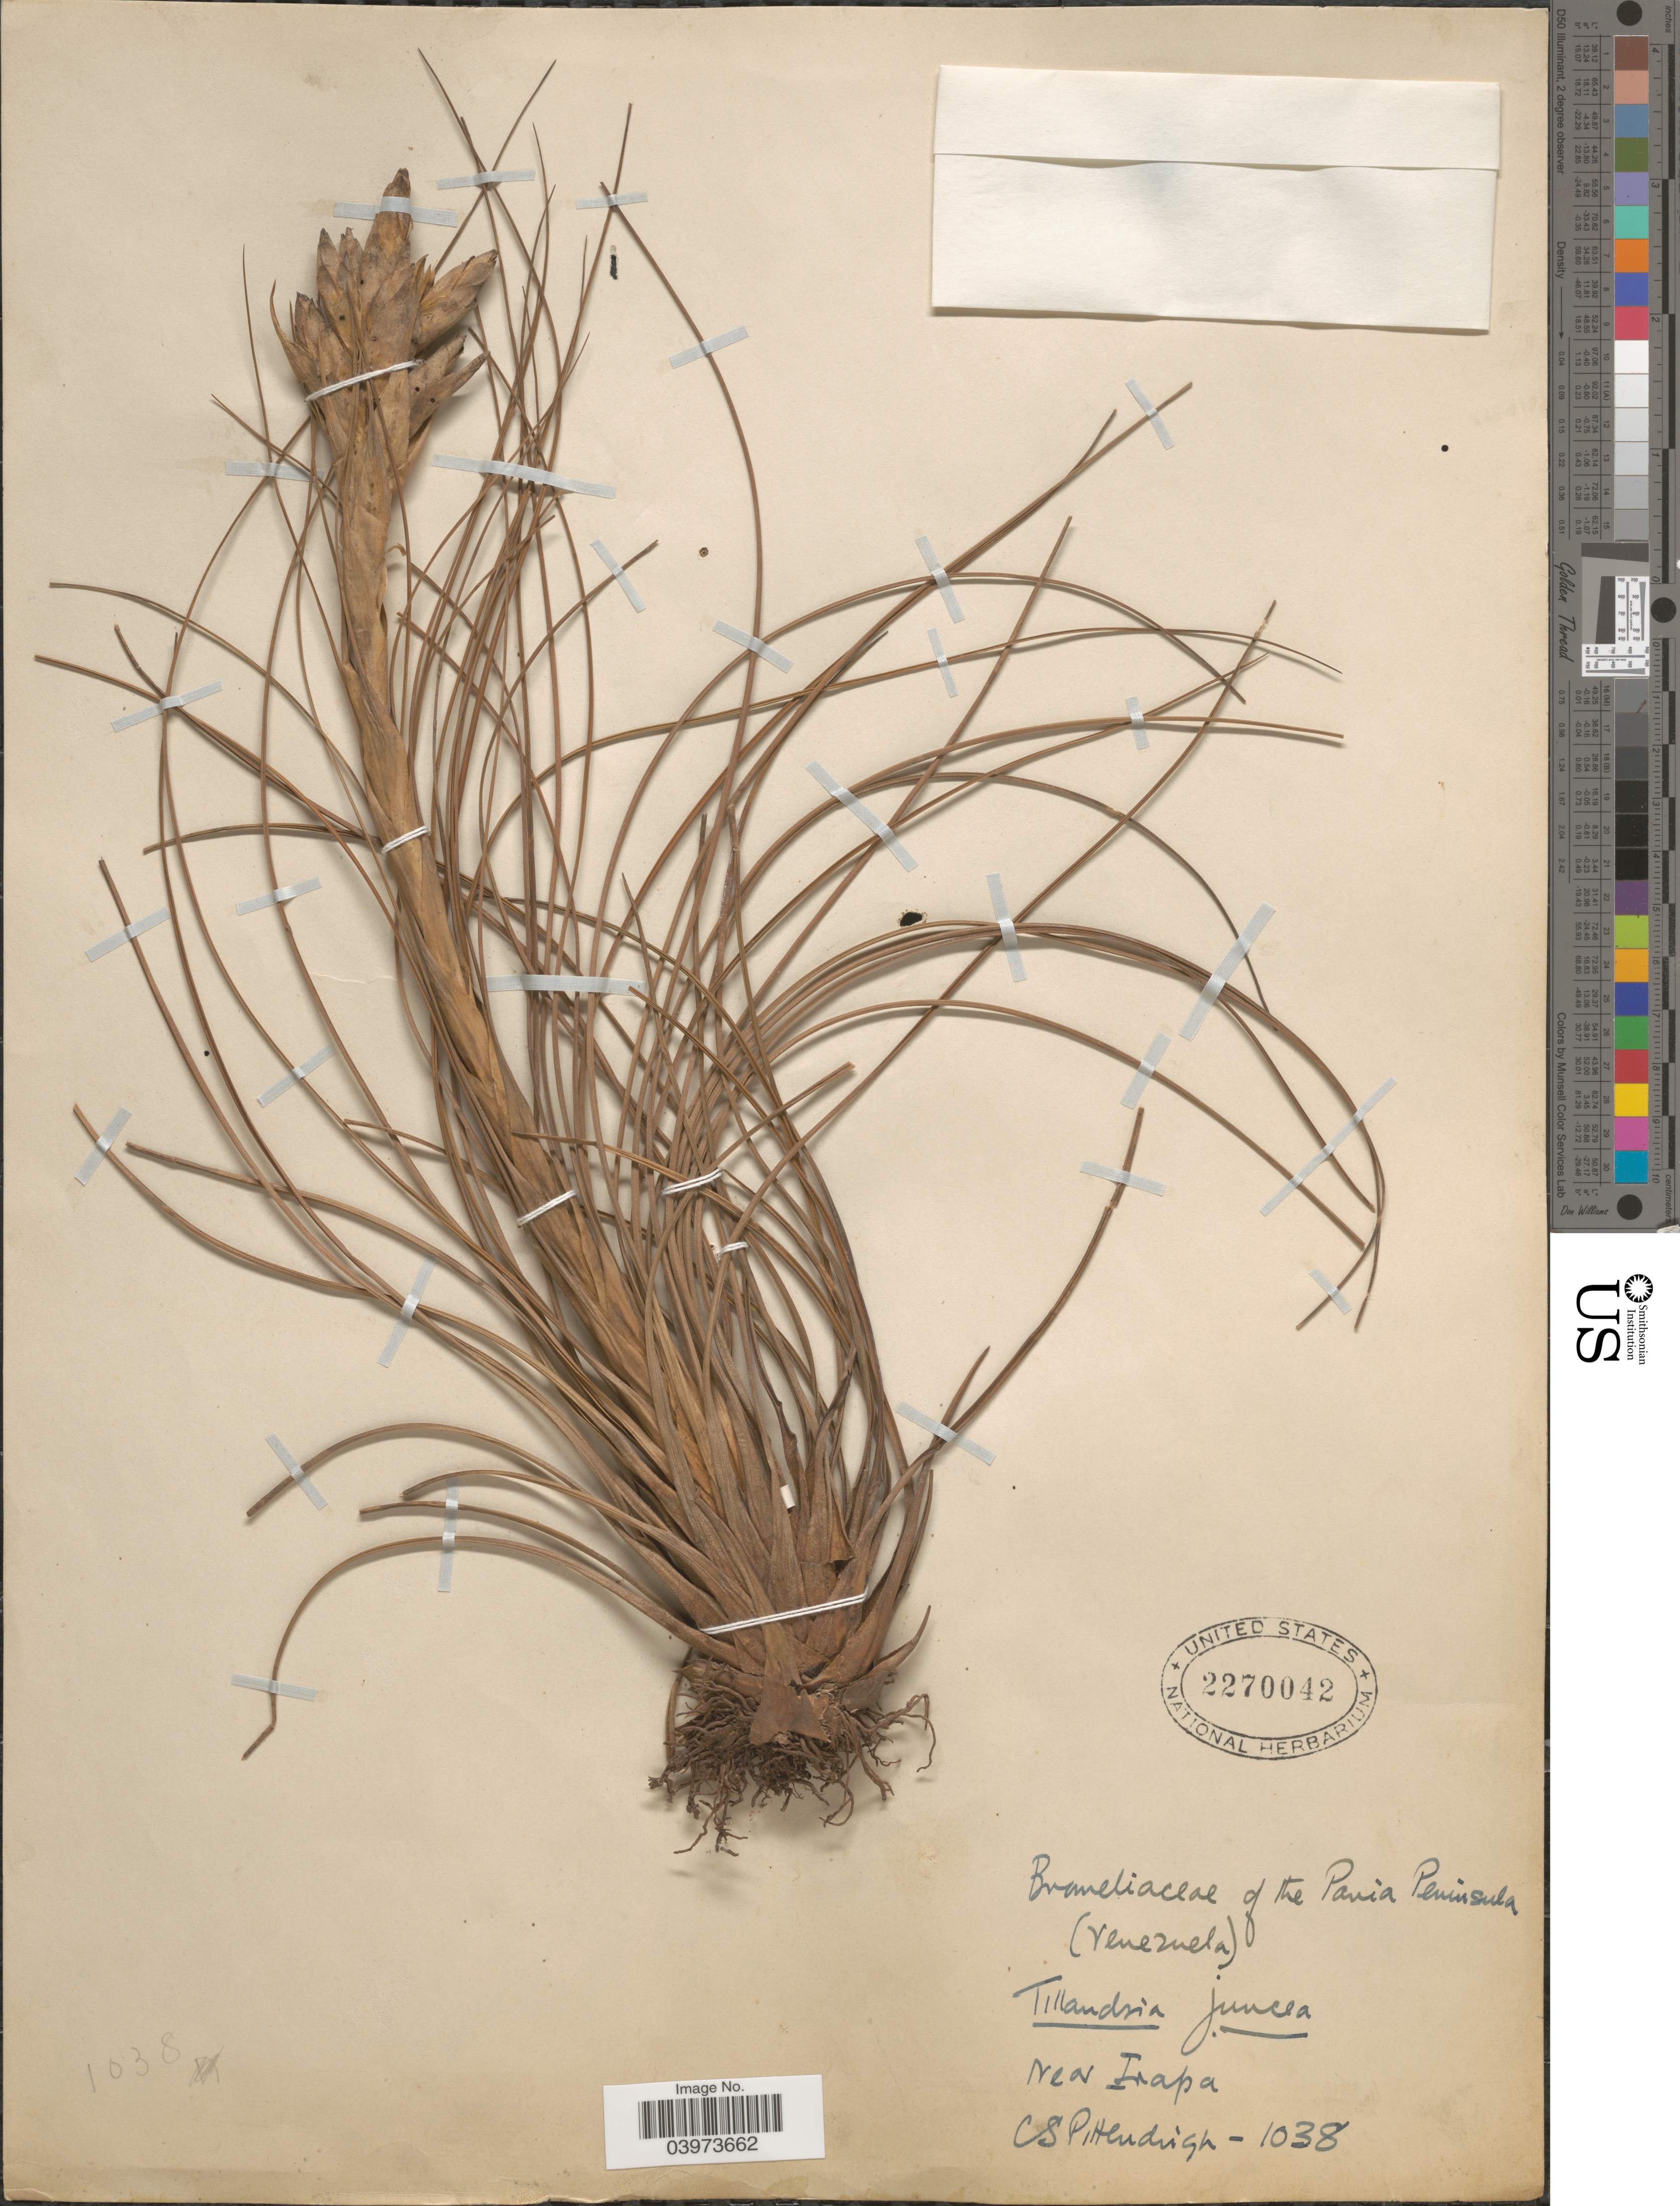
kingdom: Plantae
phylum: Tracheophyta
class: Liliopsida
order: Poales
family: Bromeliaceae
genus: Tillandsia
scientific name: Tillandsia juncea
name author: (Ruiz & Pav.) Poir.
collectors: C. Pittendrigh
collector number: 1038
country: Venezuela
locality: The Paria Peninsula. Near Irapa.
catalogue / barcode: US 2270042